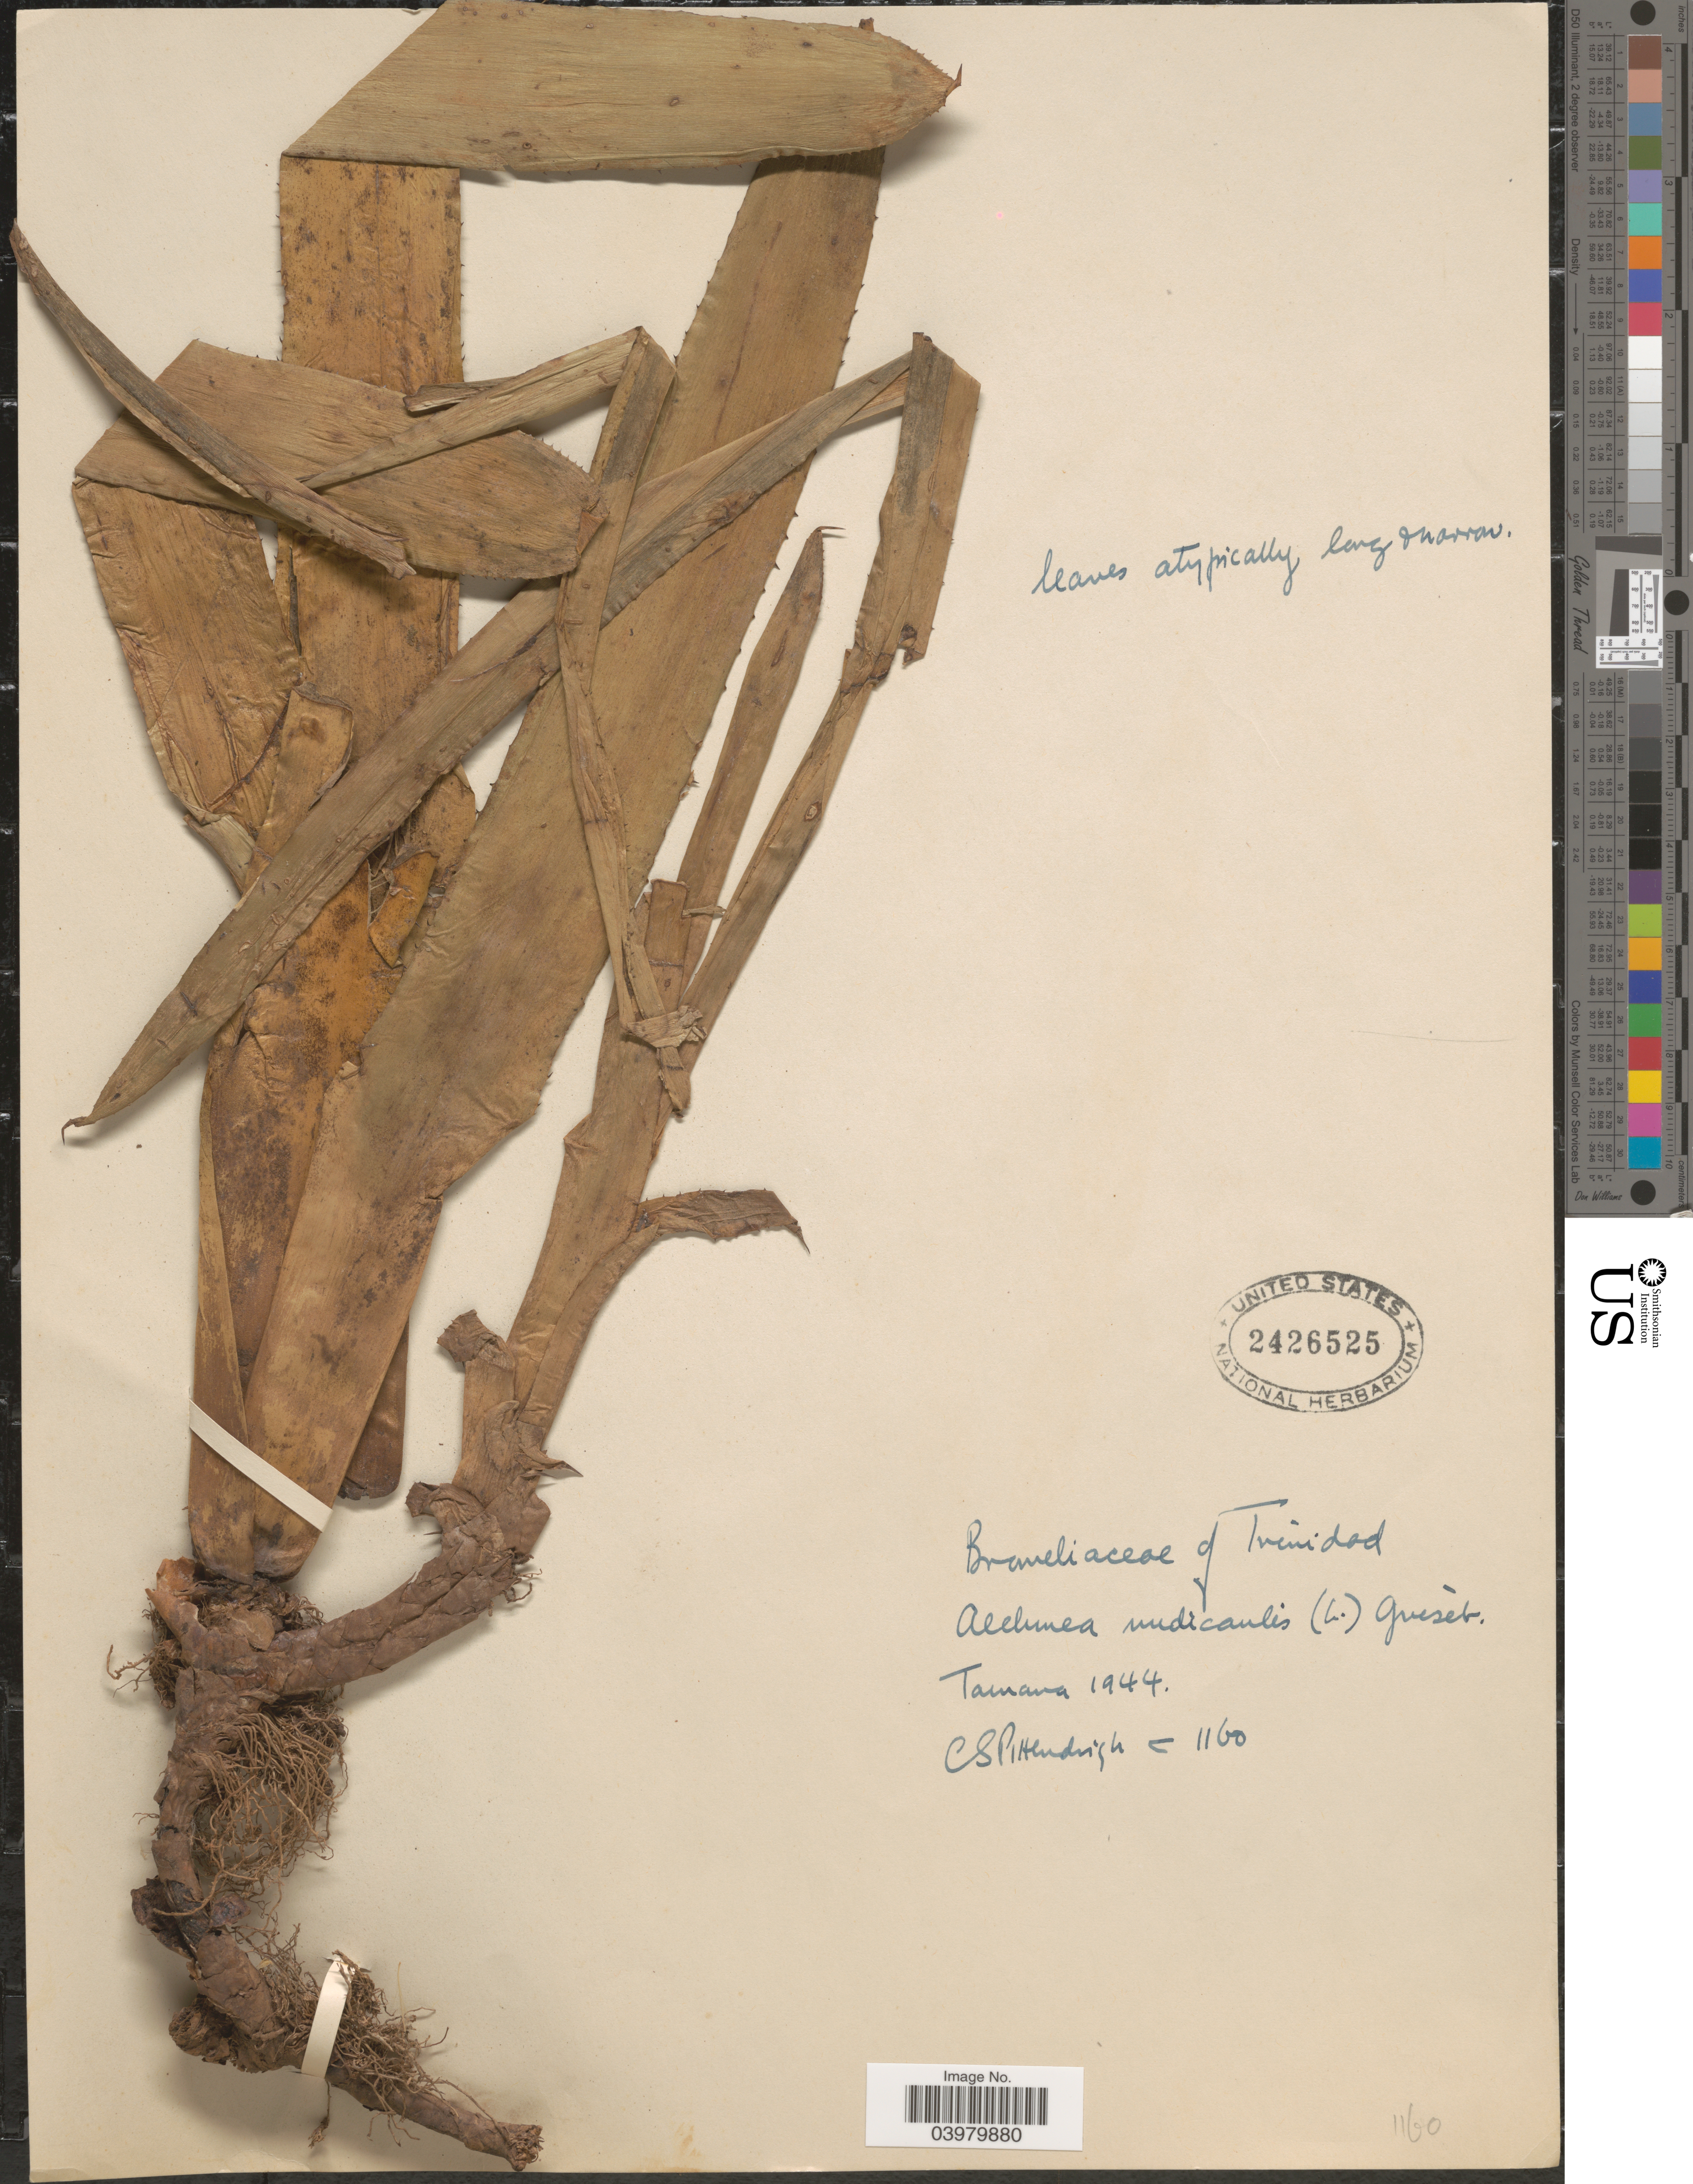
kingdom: Plantae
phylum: Tracheophyta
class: Liliopsida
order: Poales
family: Bromeliaceae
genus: Aechmea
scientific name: Aechmea nudicaulis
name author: (L.) Griseb.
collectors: C. Pittendrigh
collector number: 1160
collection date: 1944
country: Trinidad and Tobago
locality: Tamana, Trinidad.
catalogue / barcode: US 2426525